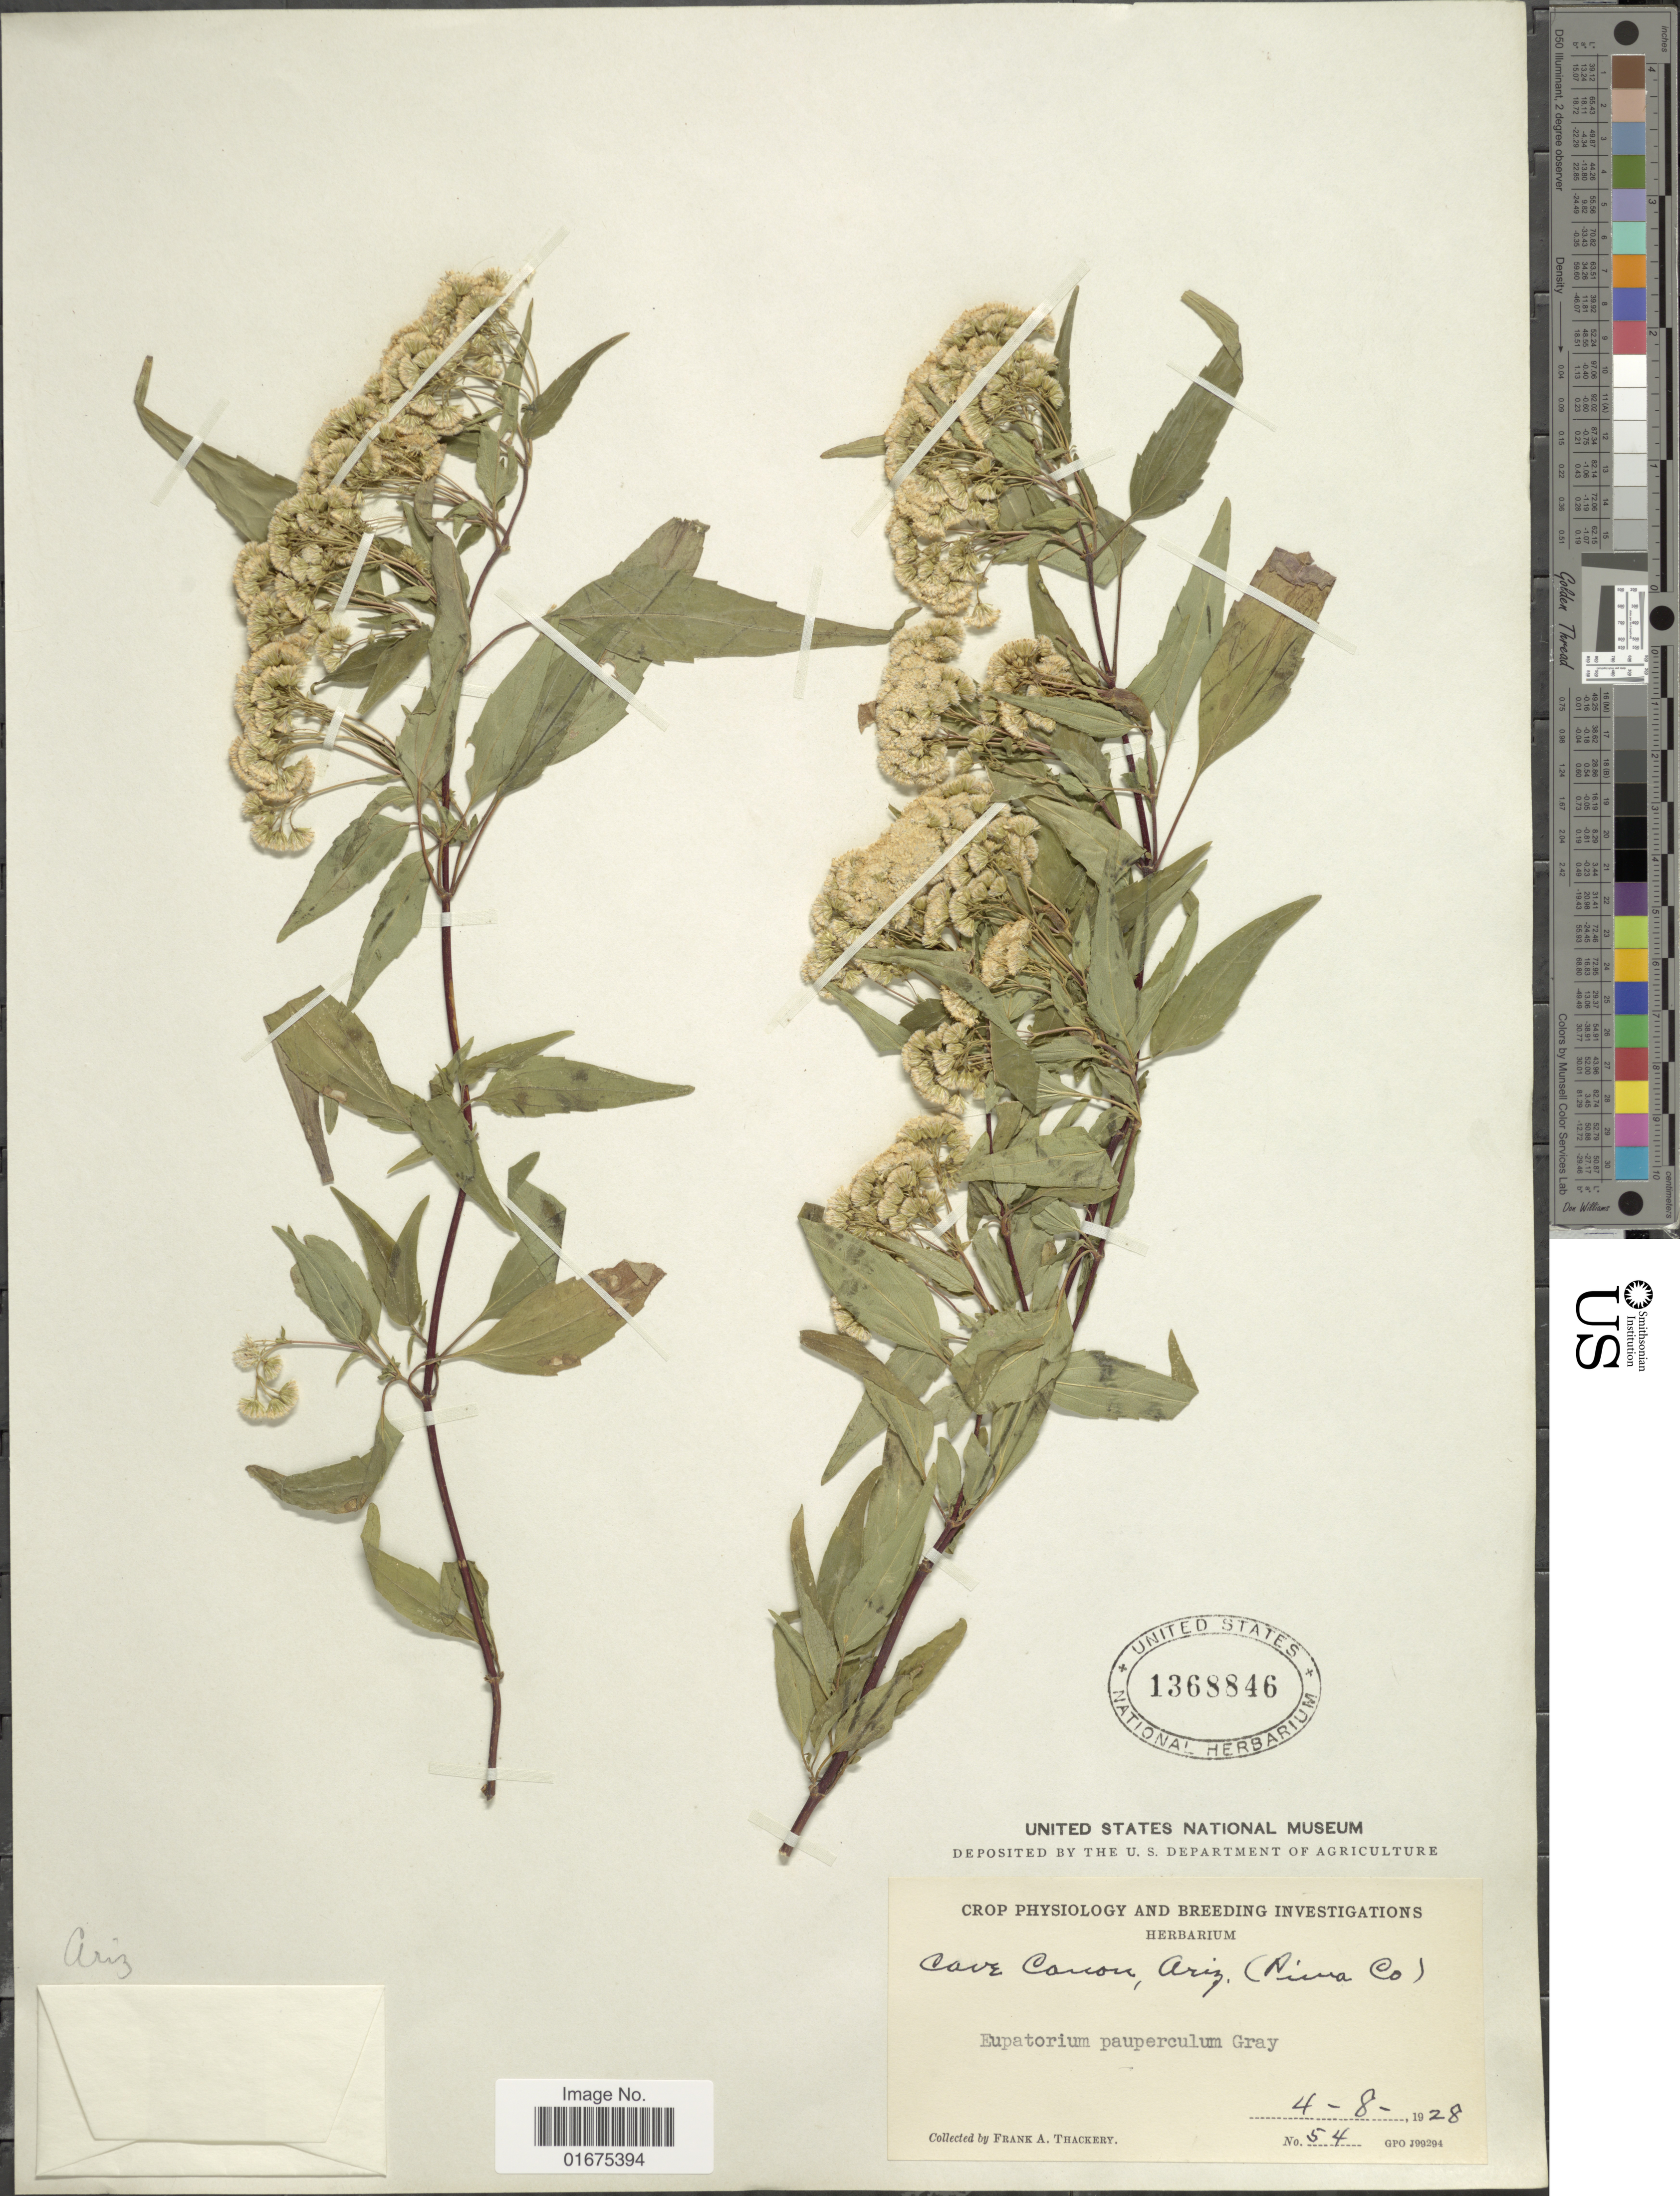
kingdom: Plantae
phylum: Tracheophyta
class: Magnoliopsida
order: Asterales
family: Asteraceae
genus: Ageratina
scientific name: Ageratina paupercula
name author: (A. Gray) R.M. King & H. Rob.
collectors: F. Thackery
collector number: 54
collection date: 1928-04-08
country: United States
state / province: Arizona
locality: Cave Canon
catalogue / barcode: US 1368846